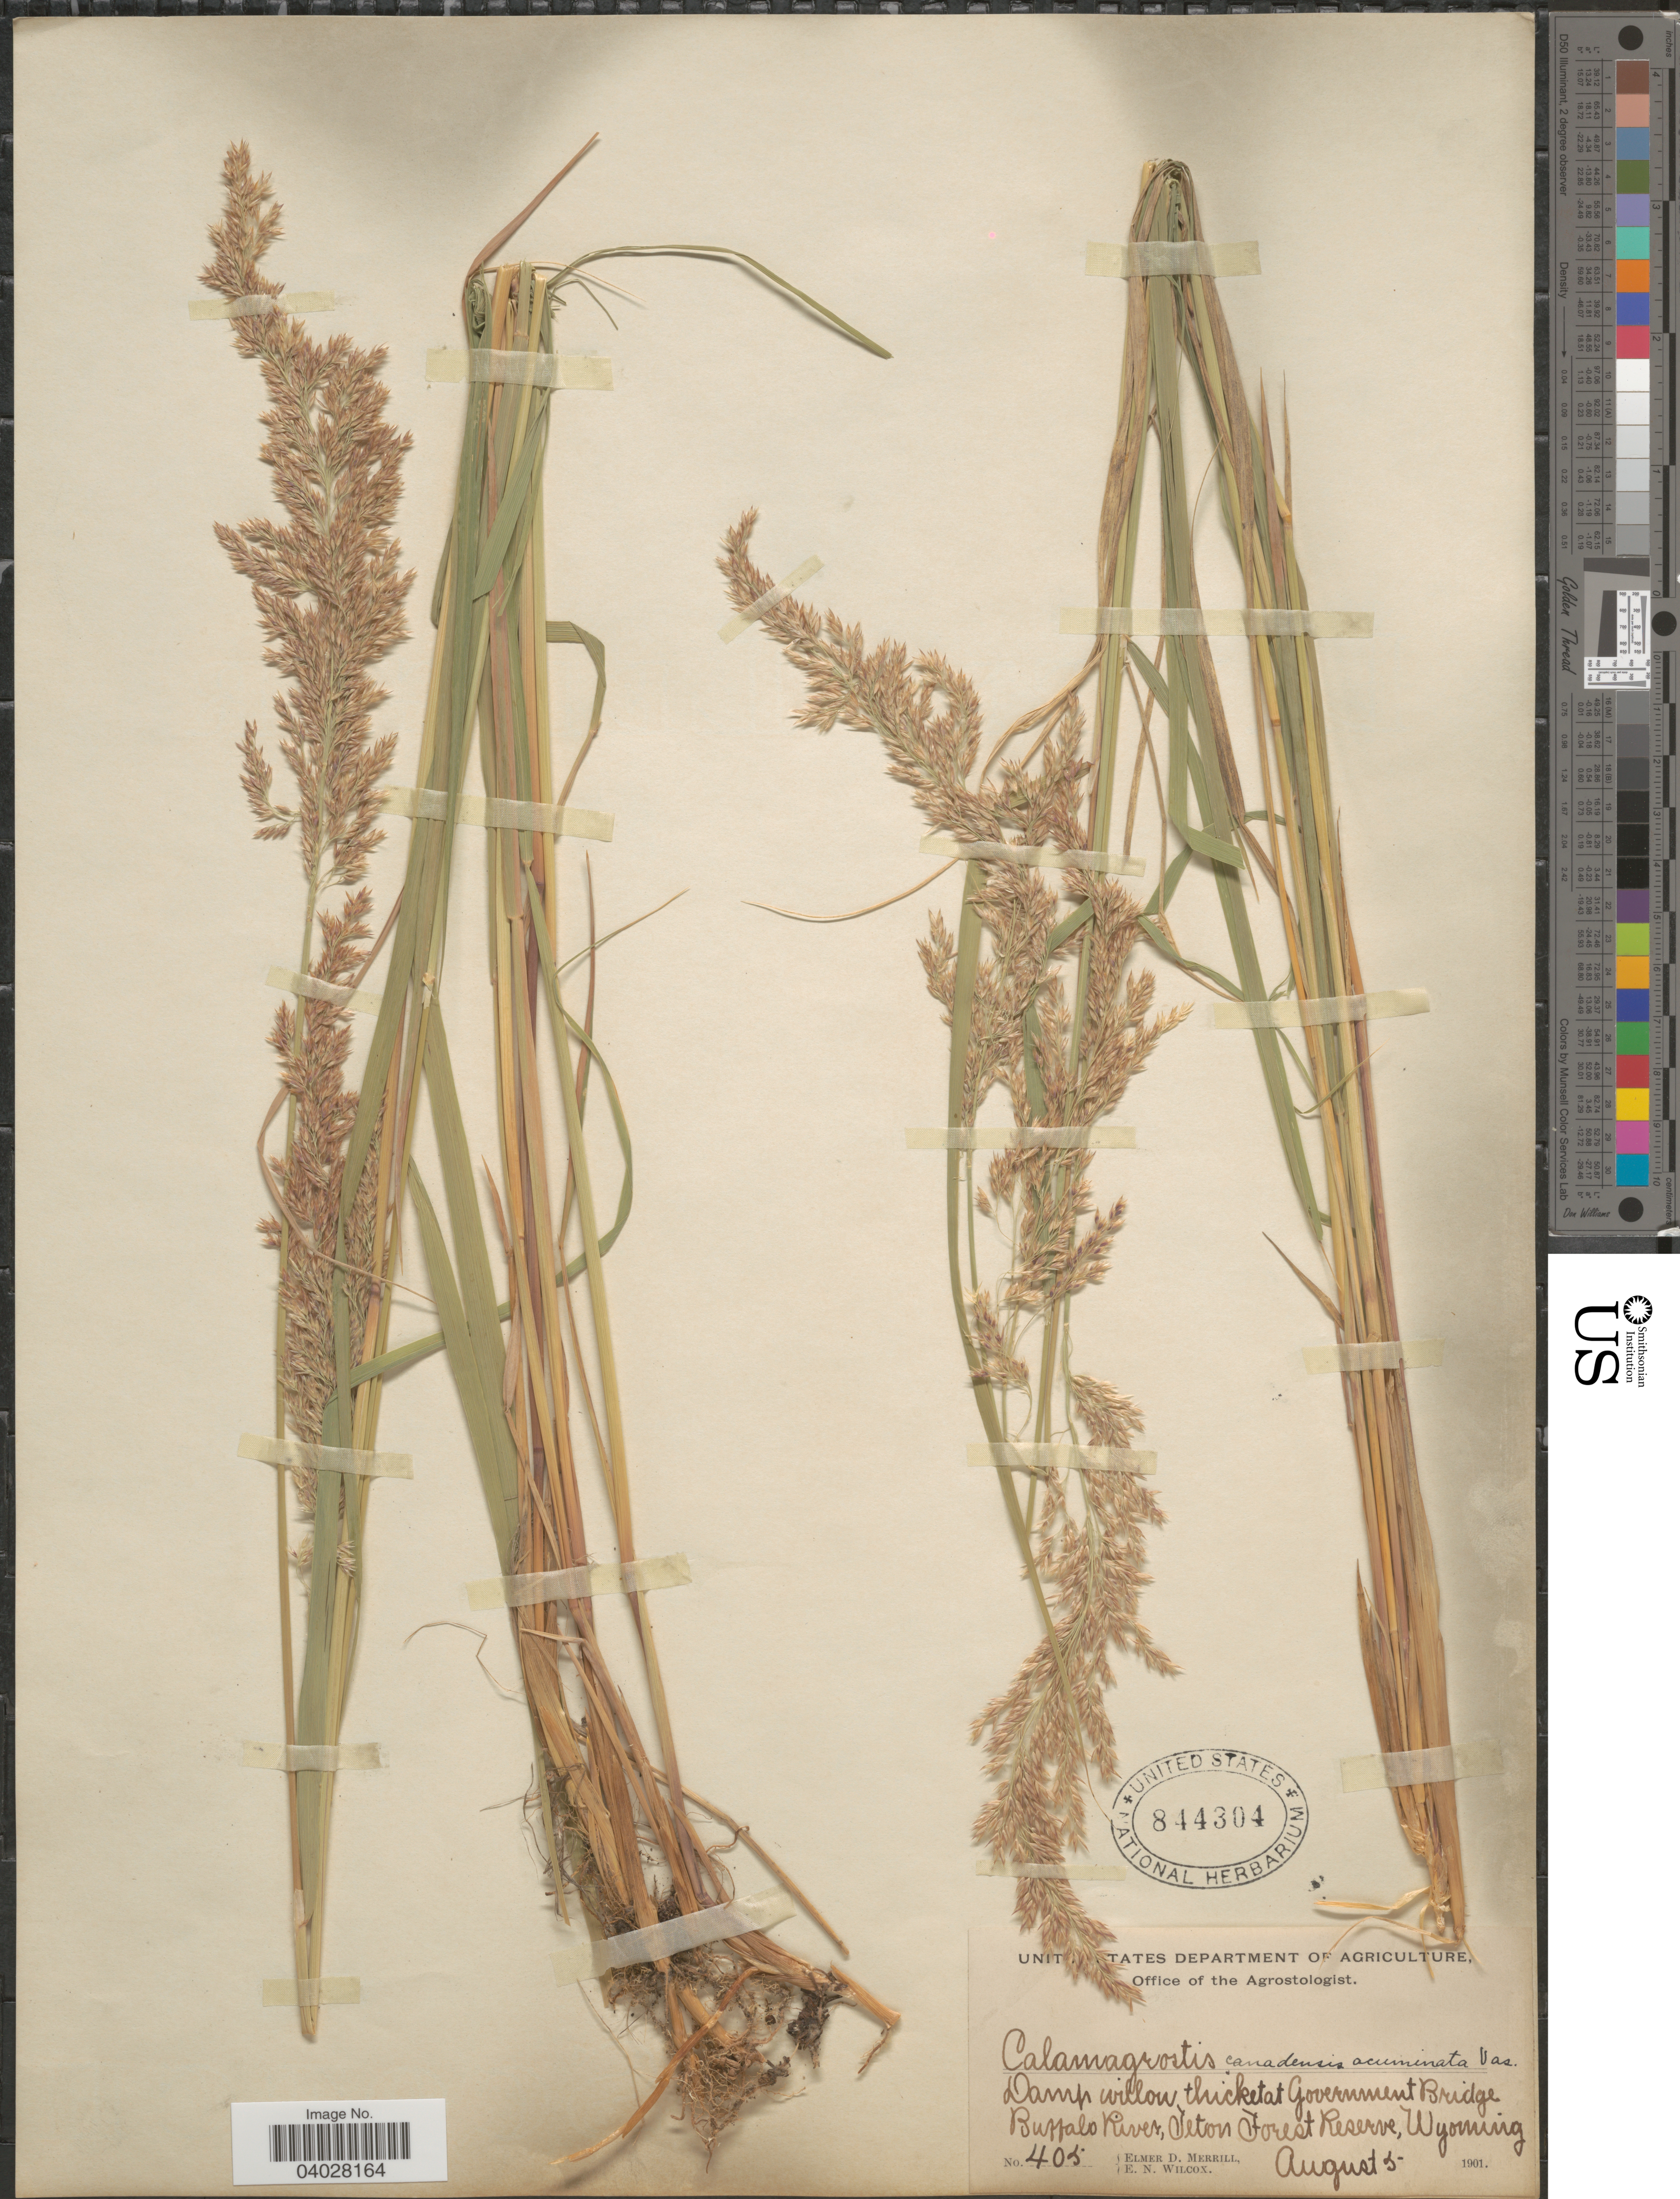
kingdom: Plantae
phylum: Tracheophyta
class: Liliopsida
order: Poales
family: Poaceae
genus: Calamagrostis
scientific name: Calamagrostis canadensis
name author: (Michx.) P. Beauv.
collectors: E. D. Merrill & E. Wilcox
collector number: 405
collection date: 1901-08-05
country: United States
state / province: Wyoming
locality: Damp willow thicket at Government Bridge. Buffalo River, Teton Forest Reserve.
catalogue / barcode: US 844304